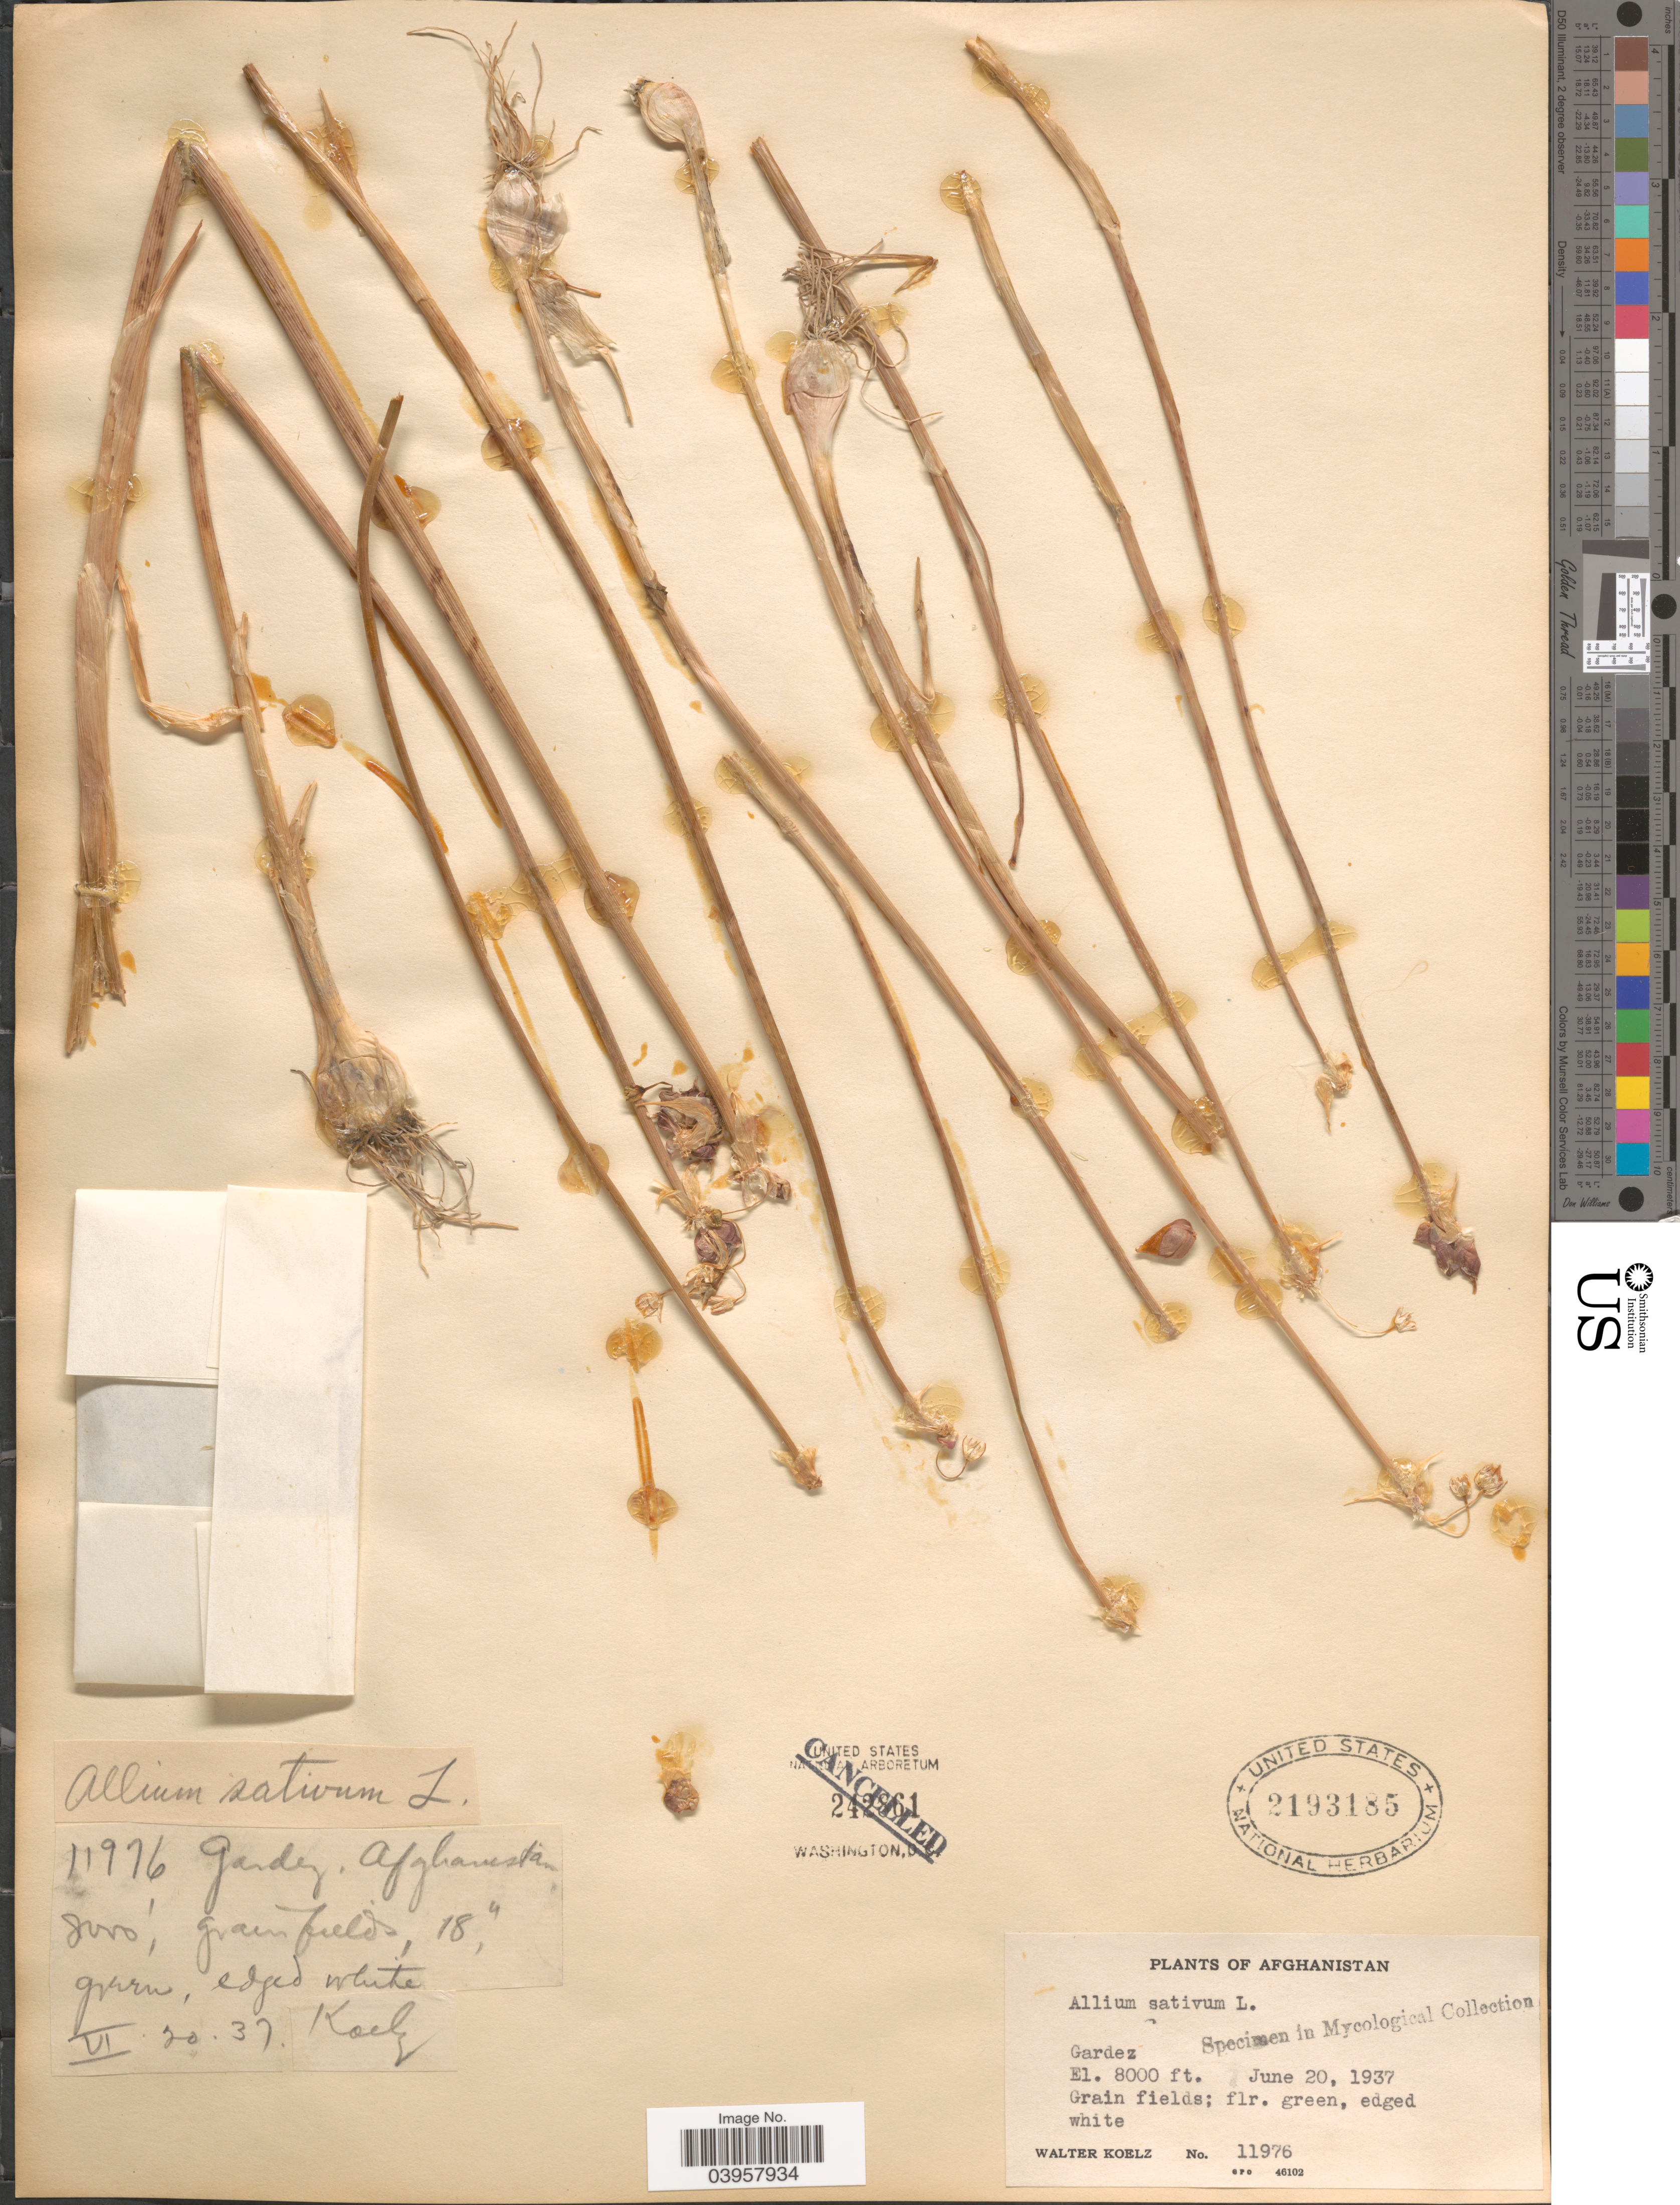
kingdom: Plantae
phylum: Tracheophyta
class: Liliopsida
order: Asparagales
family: Amaryllidaceae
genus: Allium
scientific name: Allium sativum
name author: L.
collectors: W. N. Koelz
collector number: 11976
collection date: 1937-06-20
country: Afghanistan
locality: Gardez.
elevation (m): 2438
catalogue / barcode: US 2193185